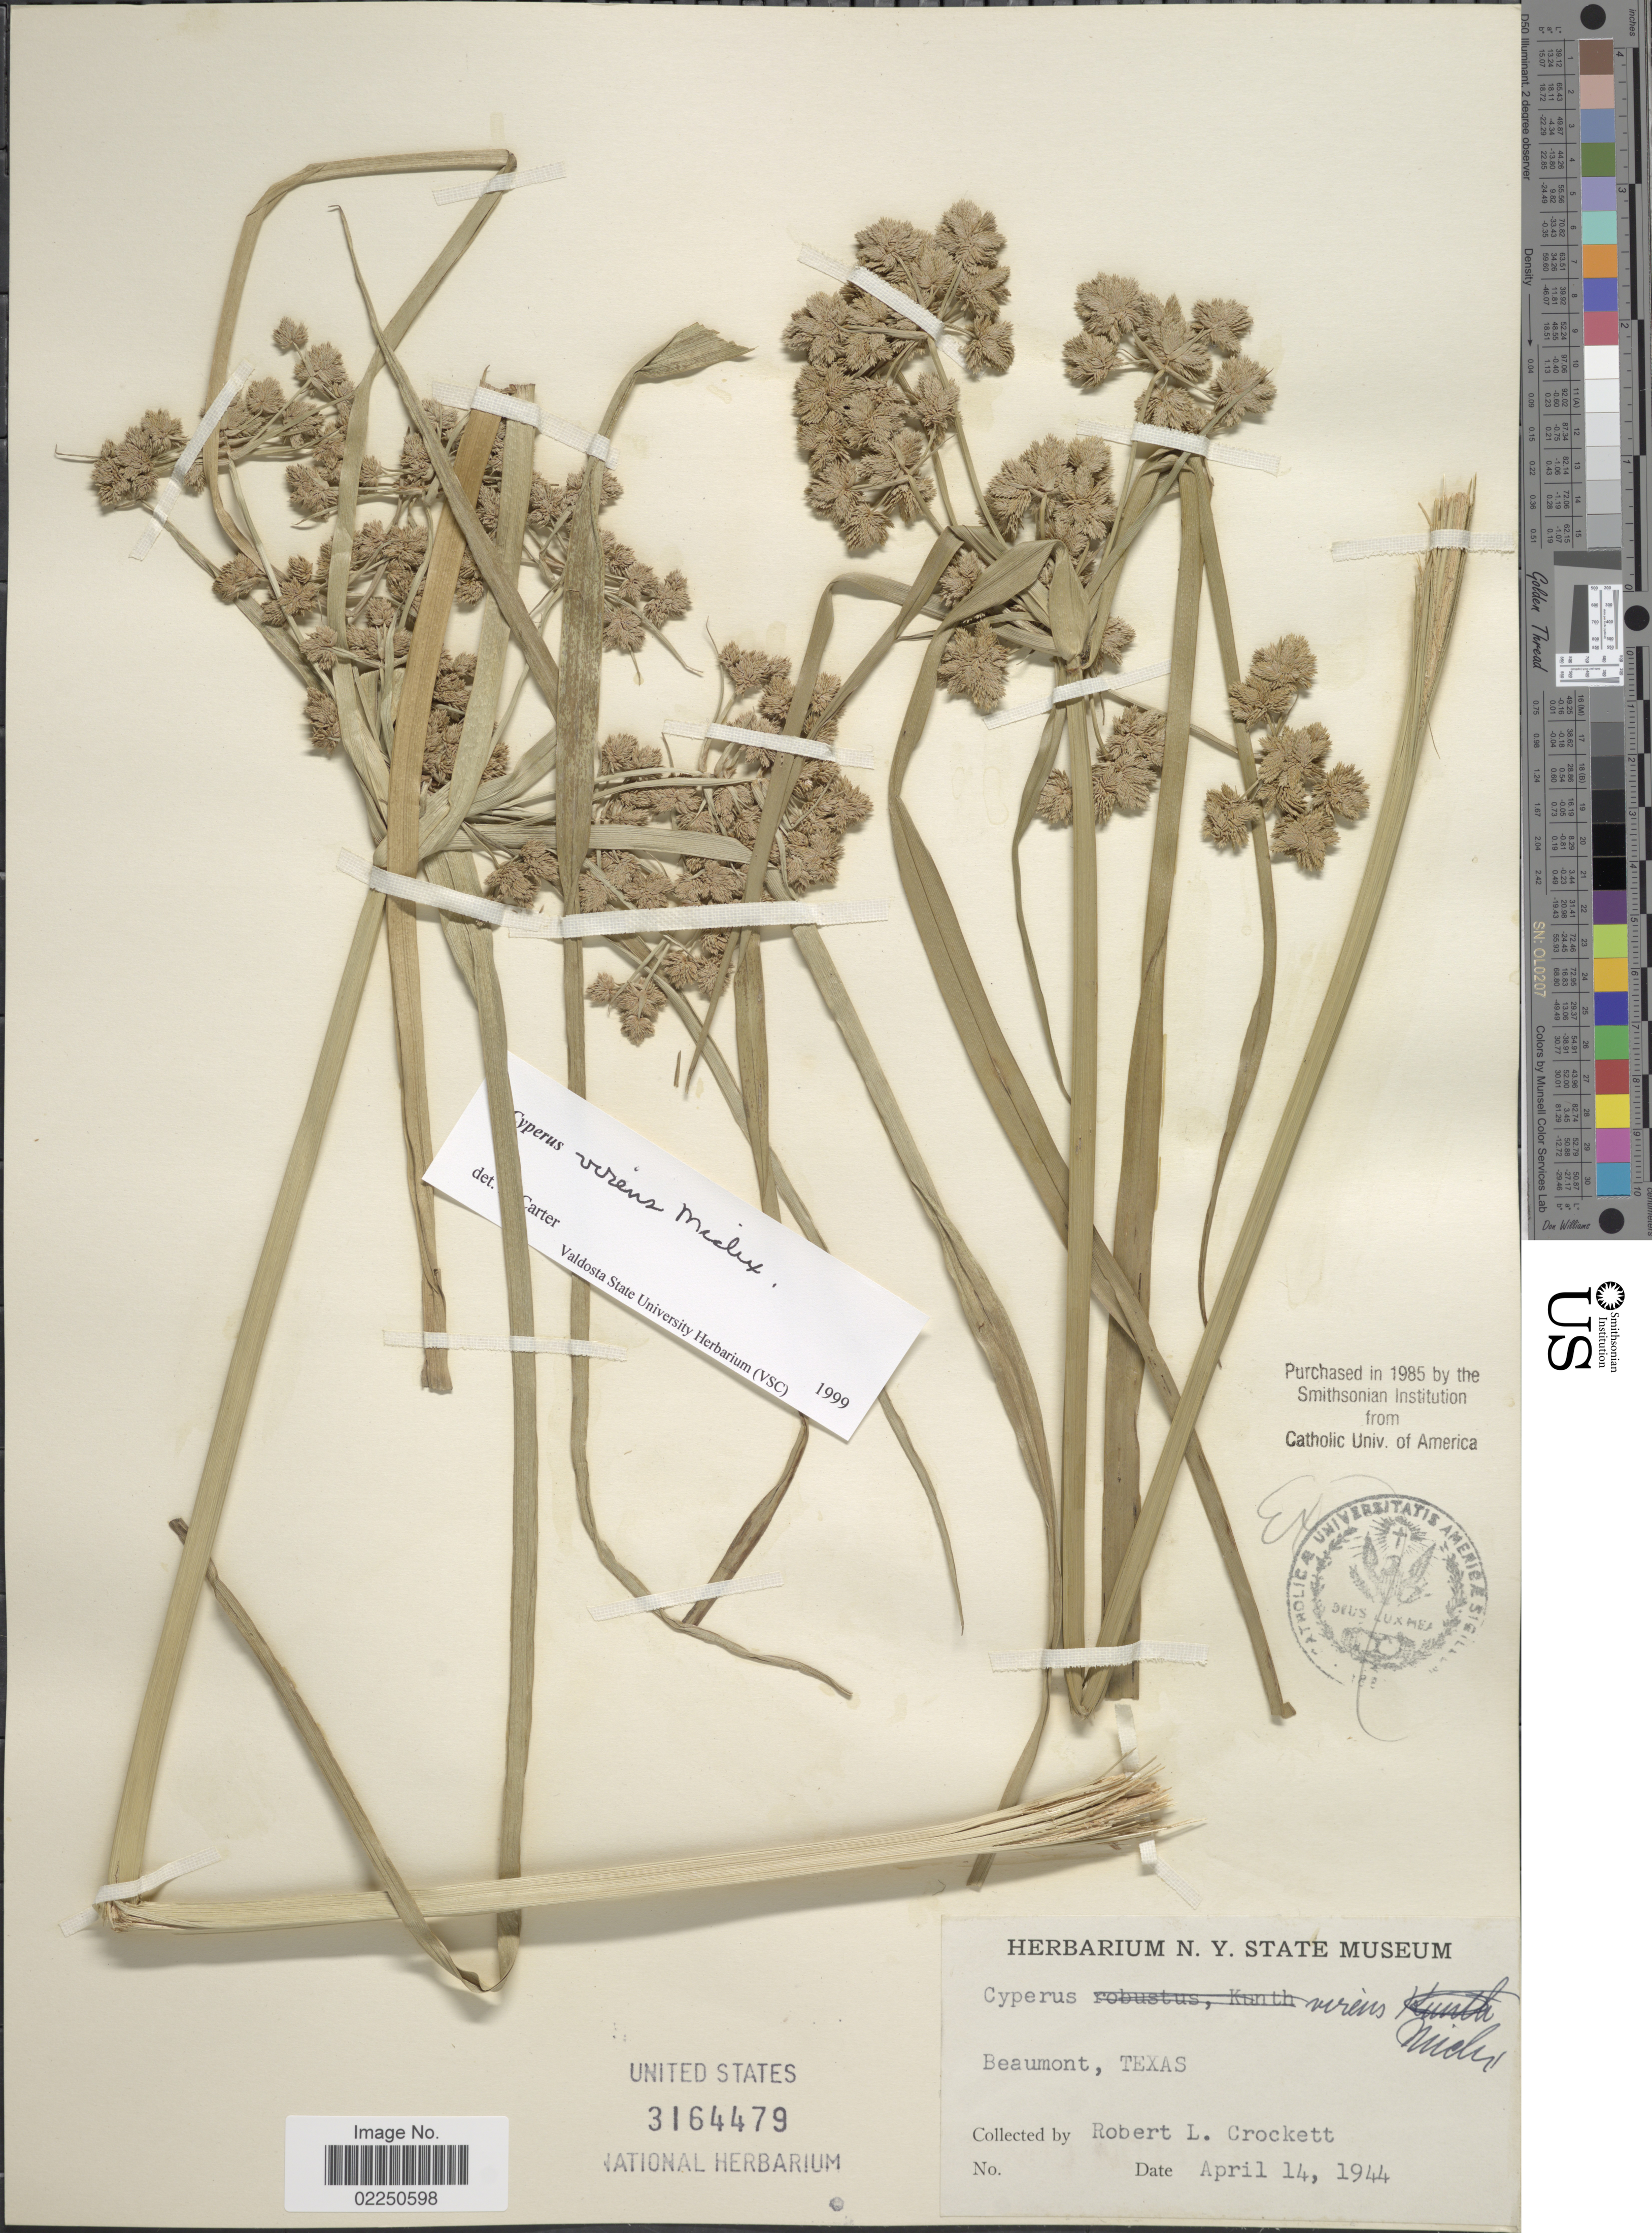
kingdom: Plantae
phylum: Tracheophyta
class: Liliopsida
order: Poales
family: Cyperaceae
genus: Cyperus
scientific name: Cyperus virens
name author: Michx.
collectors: R. Crockett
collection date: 1944-04-14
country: United States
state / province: Texas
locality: Beaumont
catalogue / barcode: US 3164479